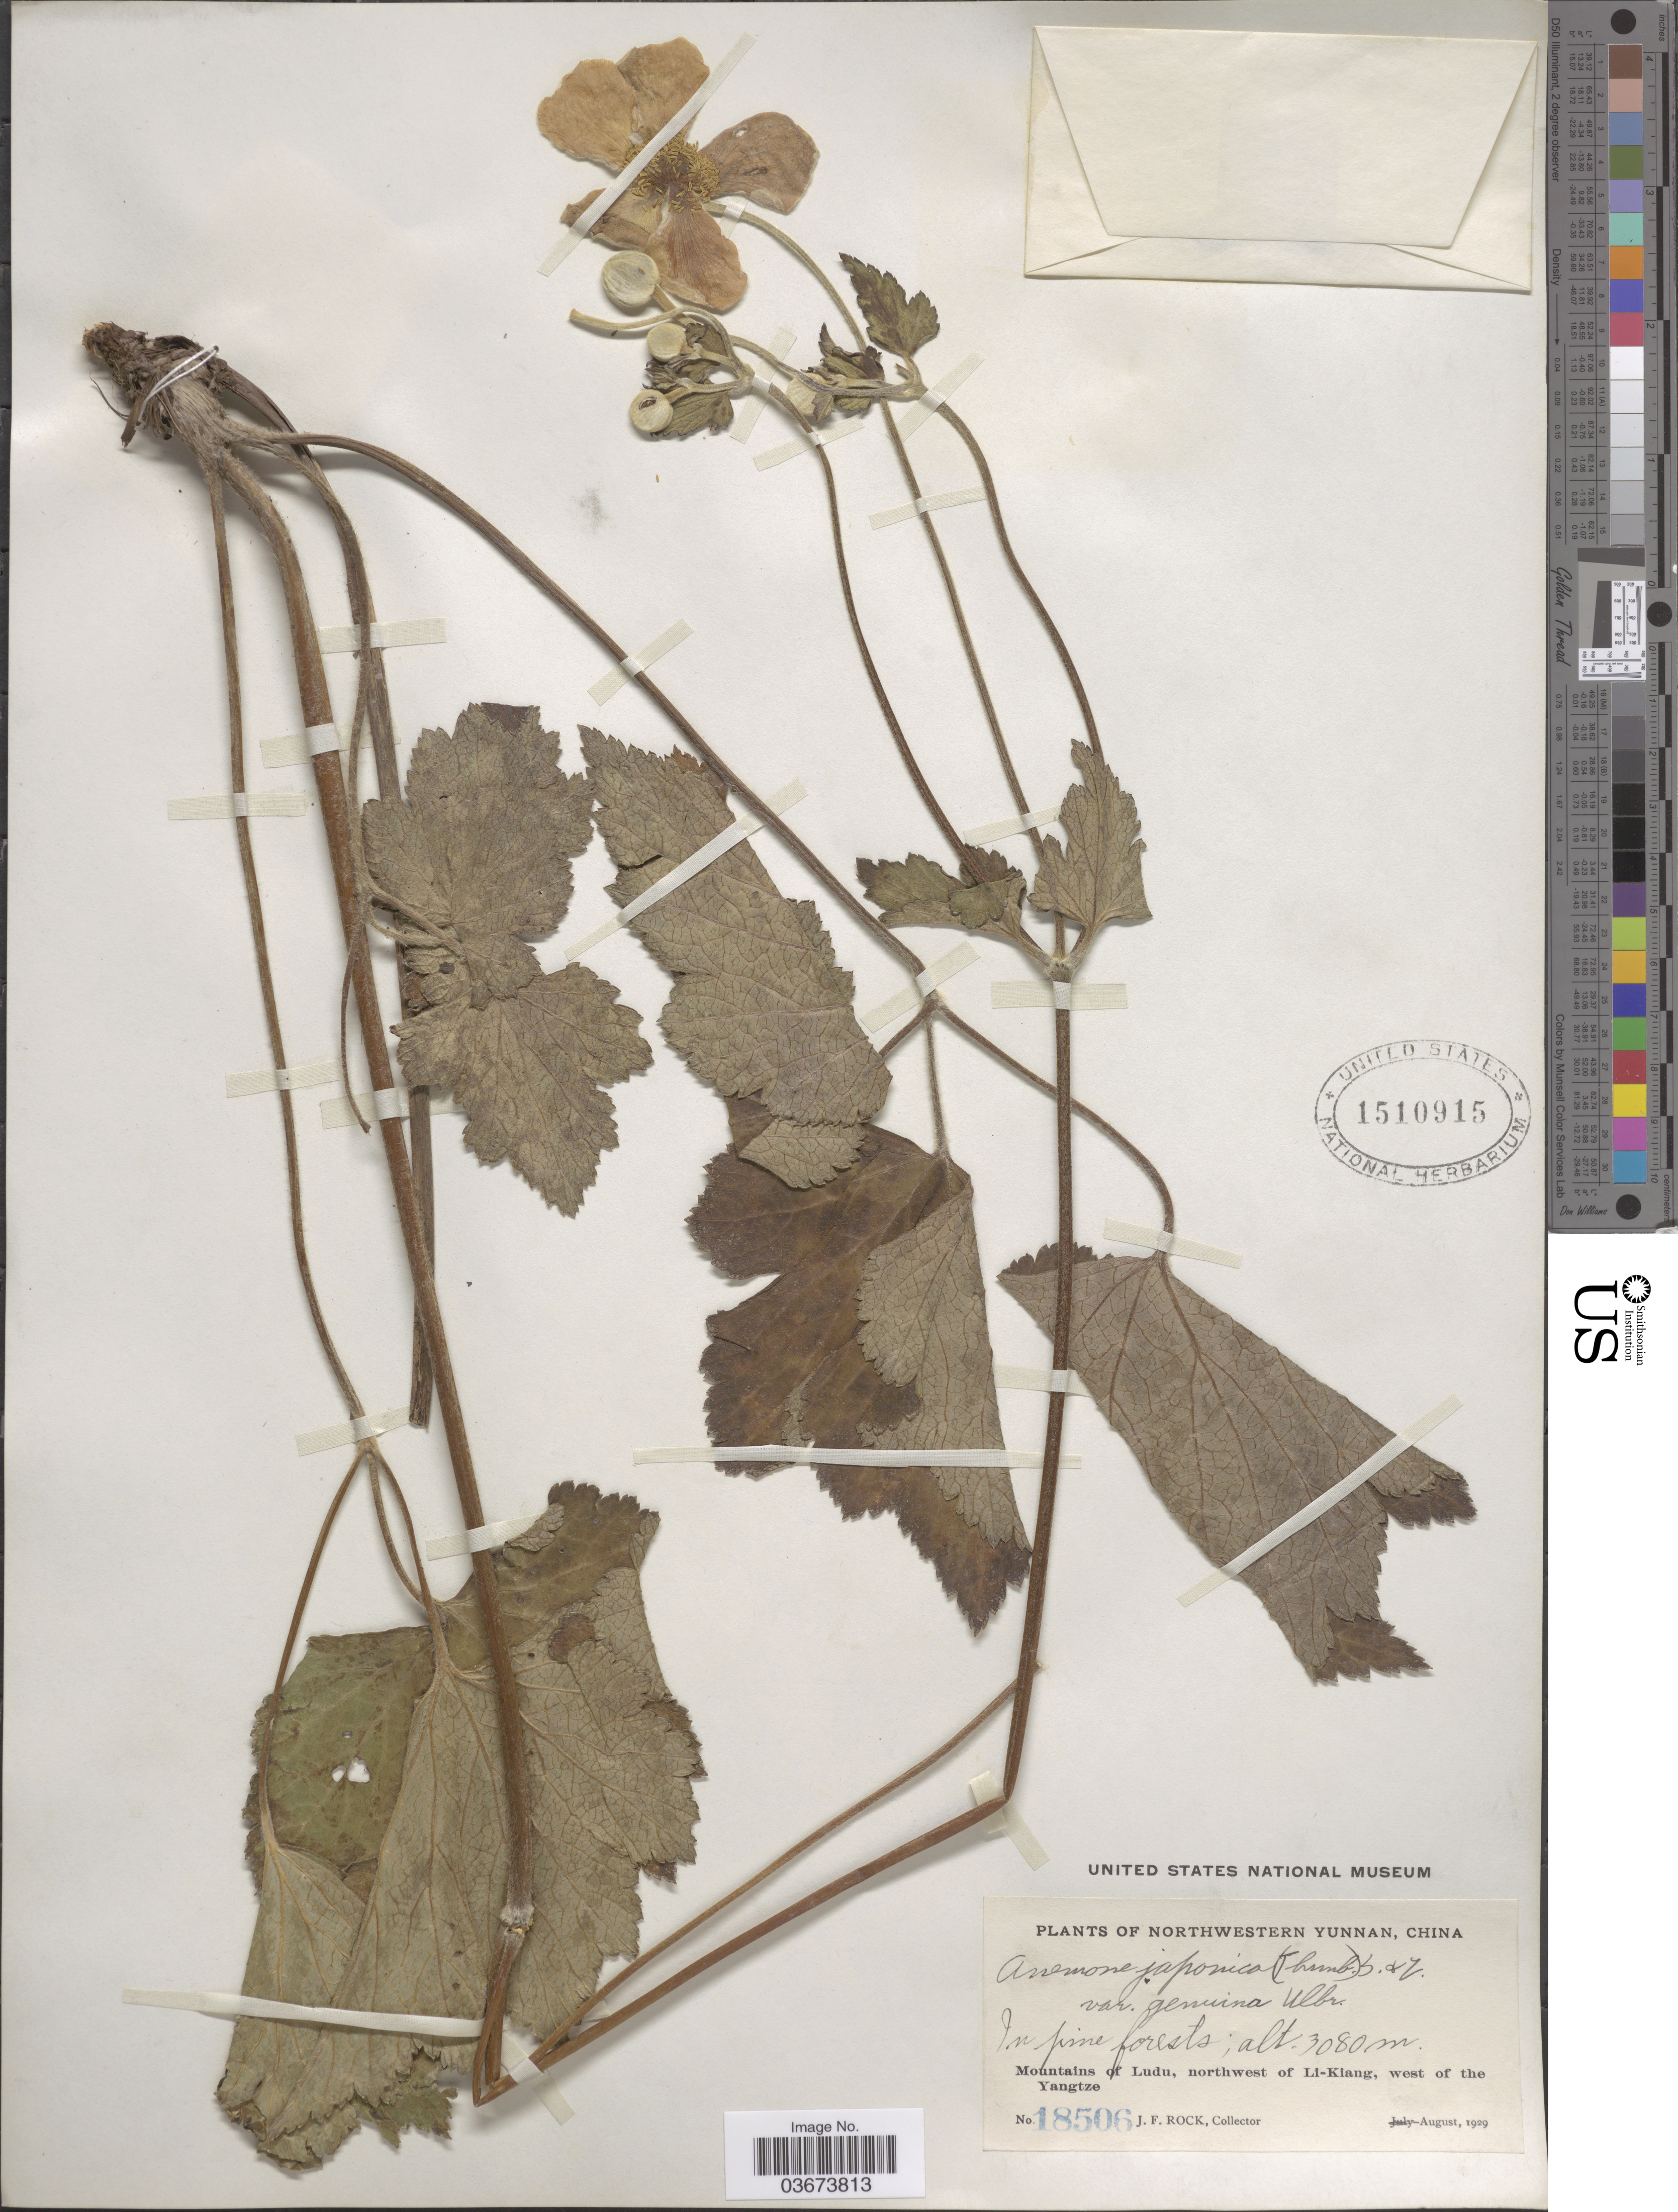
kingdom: Plantae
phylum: Tracheophyta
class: Magnoliopsida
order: Ranunculales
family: Ranunculaceae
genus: Anemone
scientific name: Anemone japonica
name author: Houtt.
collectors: J. Rock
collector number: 18506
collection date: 1929-08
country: China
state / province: Yunnan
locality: Northwestern Yunnan. Mountains of Ludu, northwest of Li-Kiang, west of the Yangtze.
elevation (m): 3080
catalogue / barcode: US 1510915